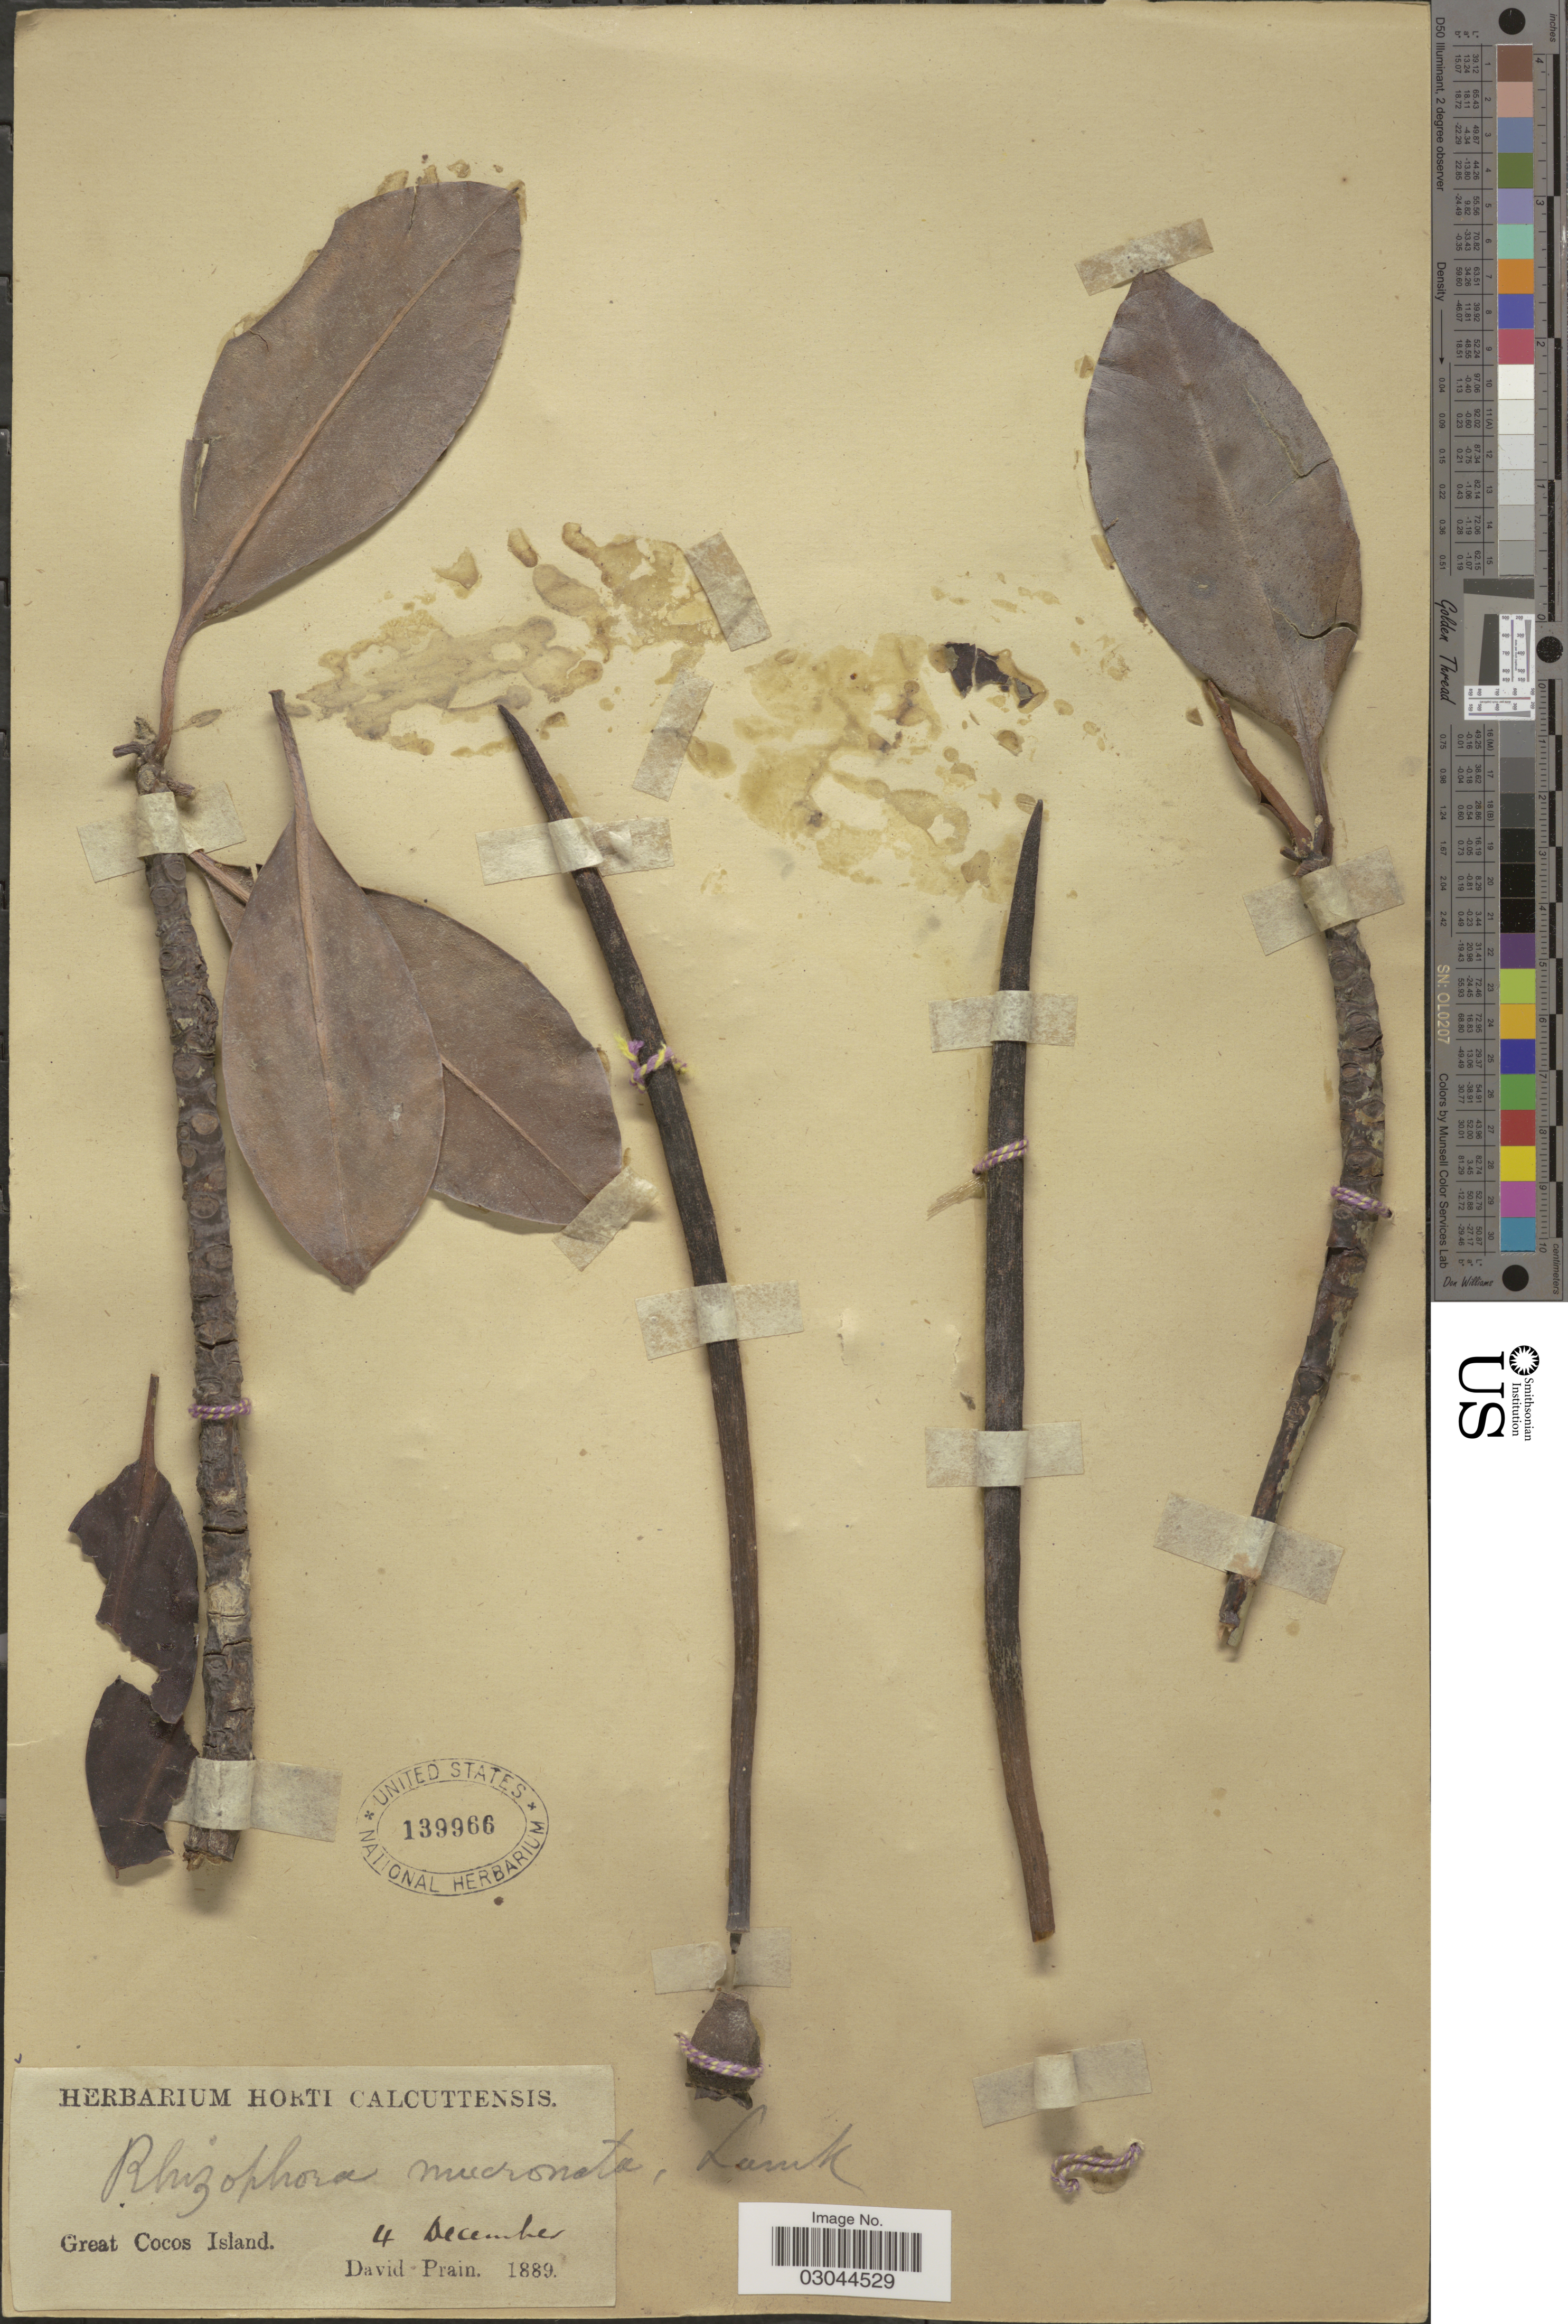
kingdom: Plantae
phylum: Tracheophyta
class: Magnoliopsida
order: Malpighiales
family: Rhizophoraceae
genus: Rhizophora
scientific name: Rhizophora mucronata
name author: Lam.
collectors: D. Prain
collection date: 1889-12-04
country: Australia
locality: Great Cocos Island.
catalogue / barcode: US 139966